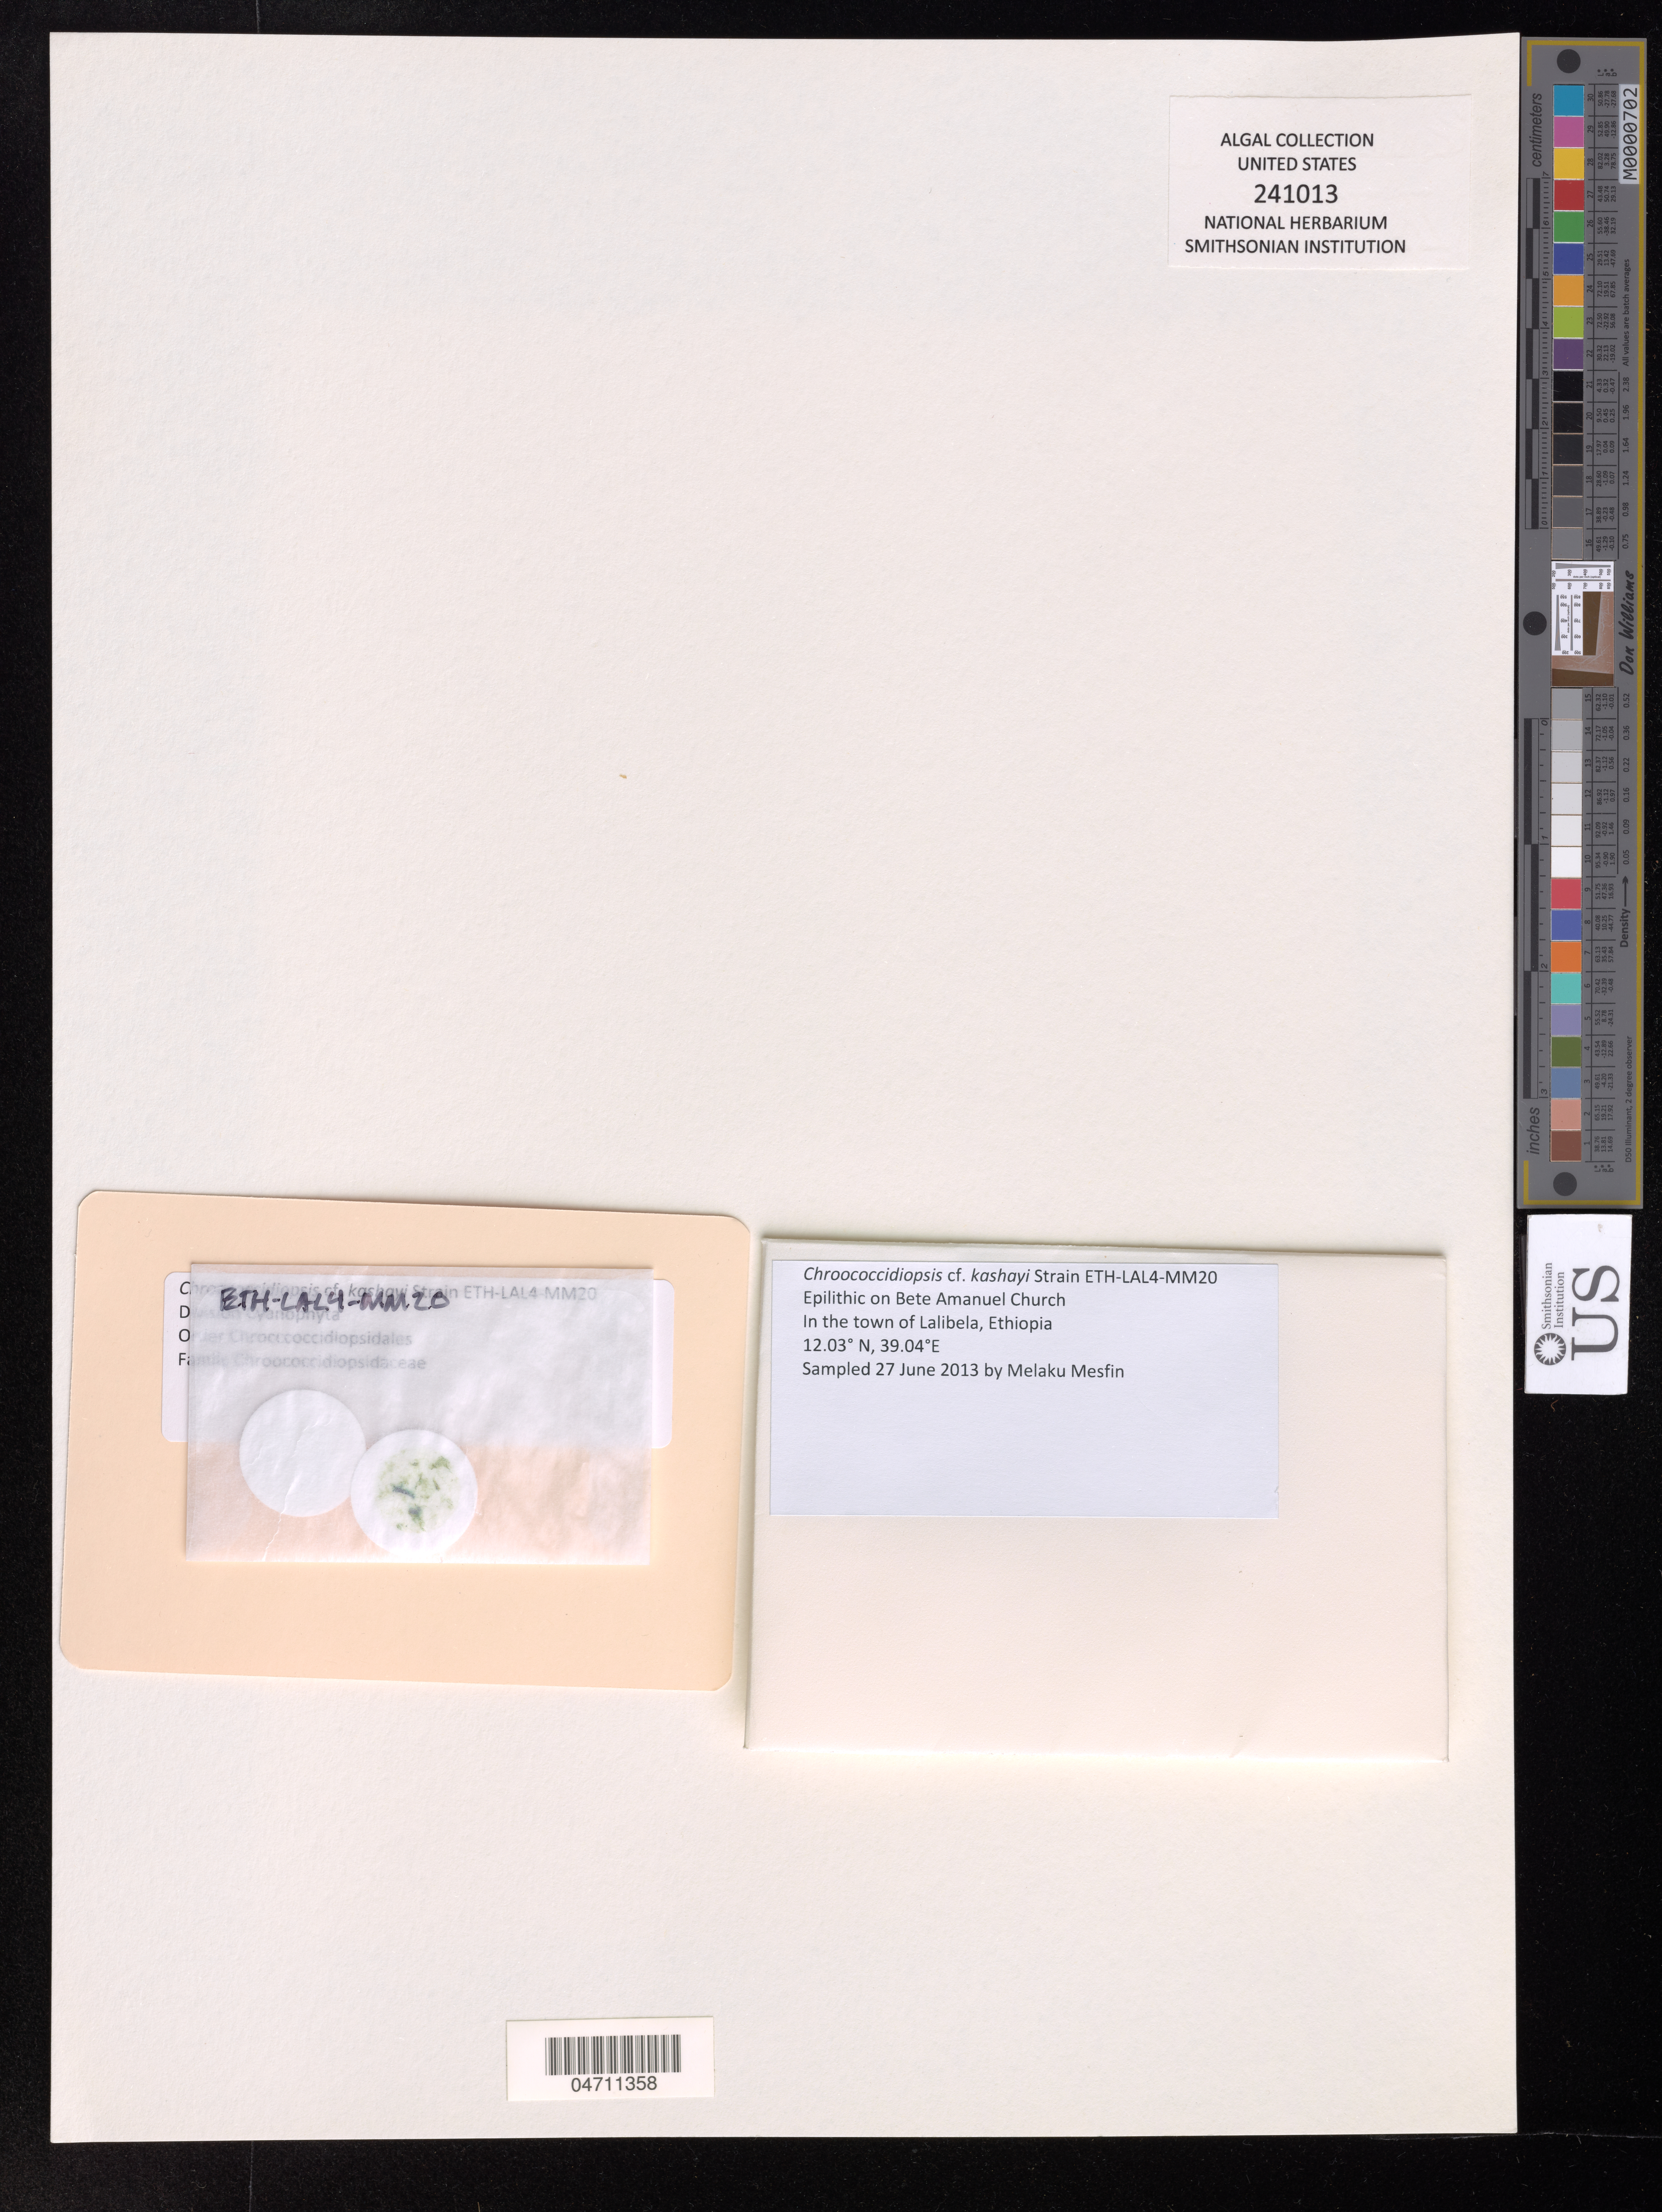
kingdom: Bacteria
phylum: Cyanobacteria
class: Cyanobacteriia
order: Cyanobacteriales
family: Chroococcidiopsidaceae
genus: Chroococcidiopsis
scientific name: Chroococcidiopsis kashayi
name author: Friedmann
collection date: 2013-06-27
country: Ethiopia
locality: In the town of Lalibela.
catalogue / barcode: US 241013